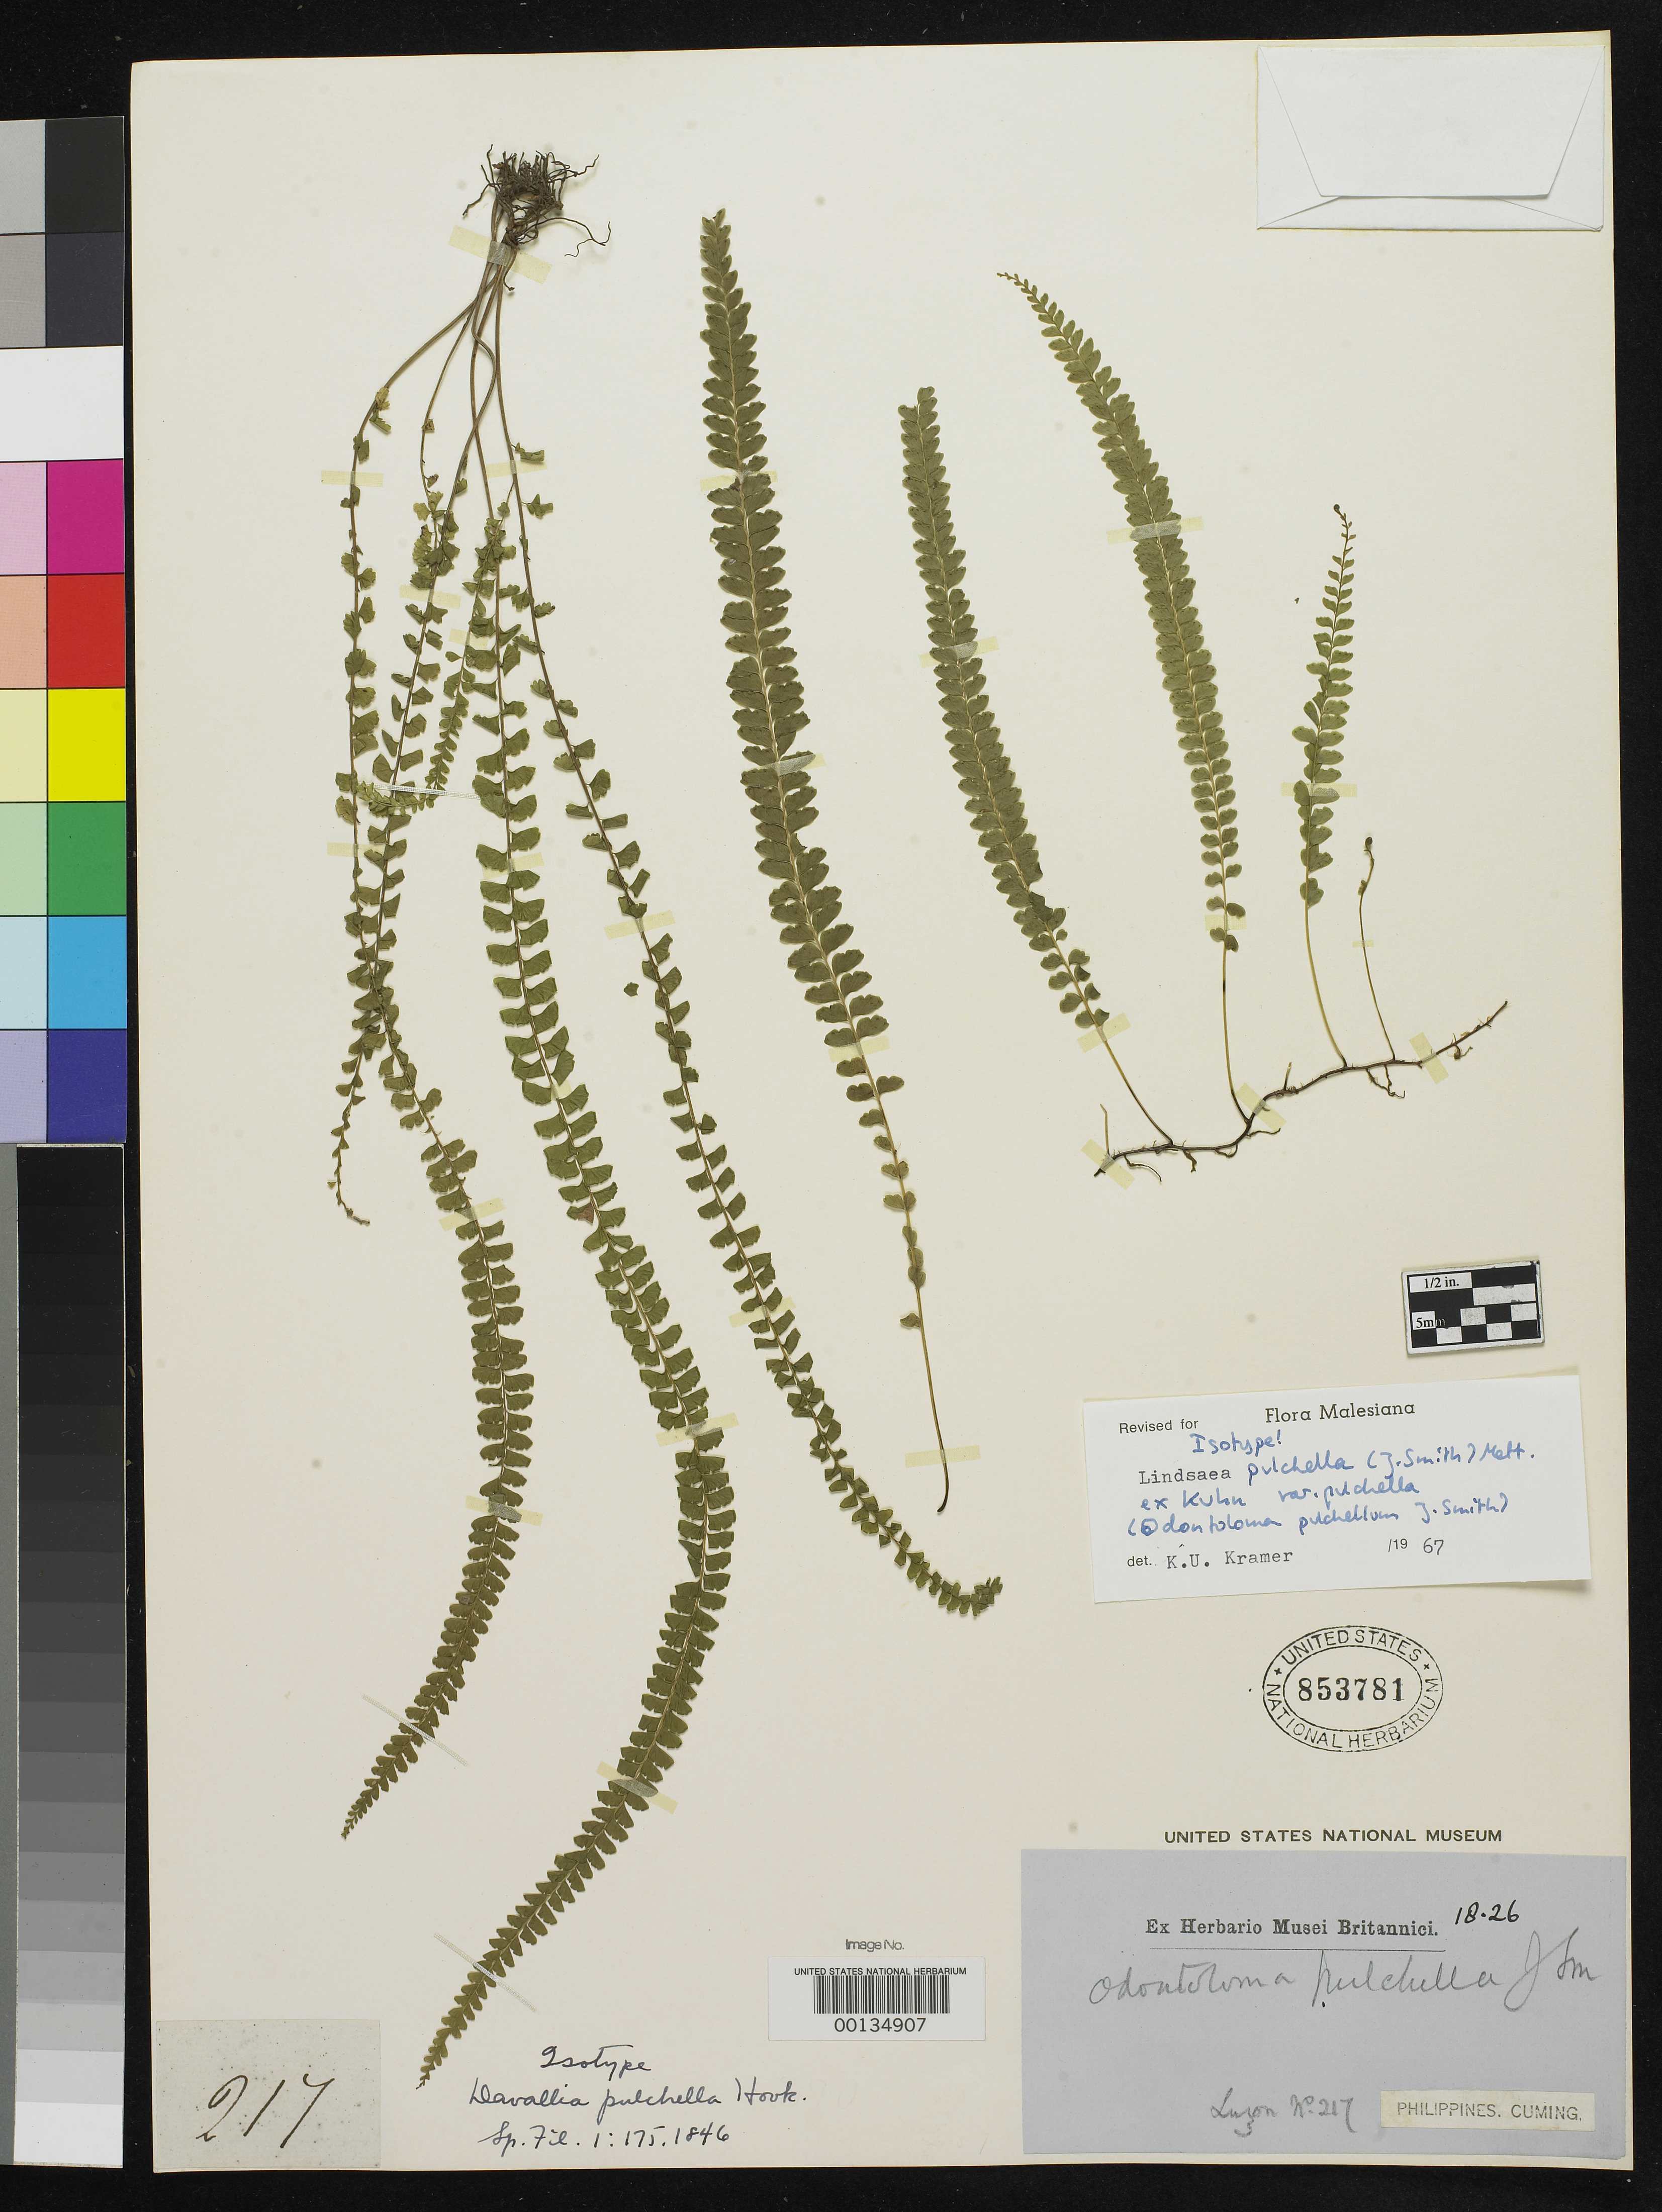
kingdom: Plantae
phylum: Tracheophyta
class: Polypodiopsida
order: Polypodiales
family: Davalliaceae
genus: Davallia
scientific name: Davallia pulchella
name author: Hook.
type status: Isotype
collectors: H. Cuming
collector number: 217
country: Philippines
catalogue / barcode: US 853781